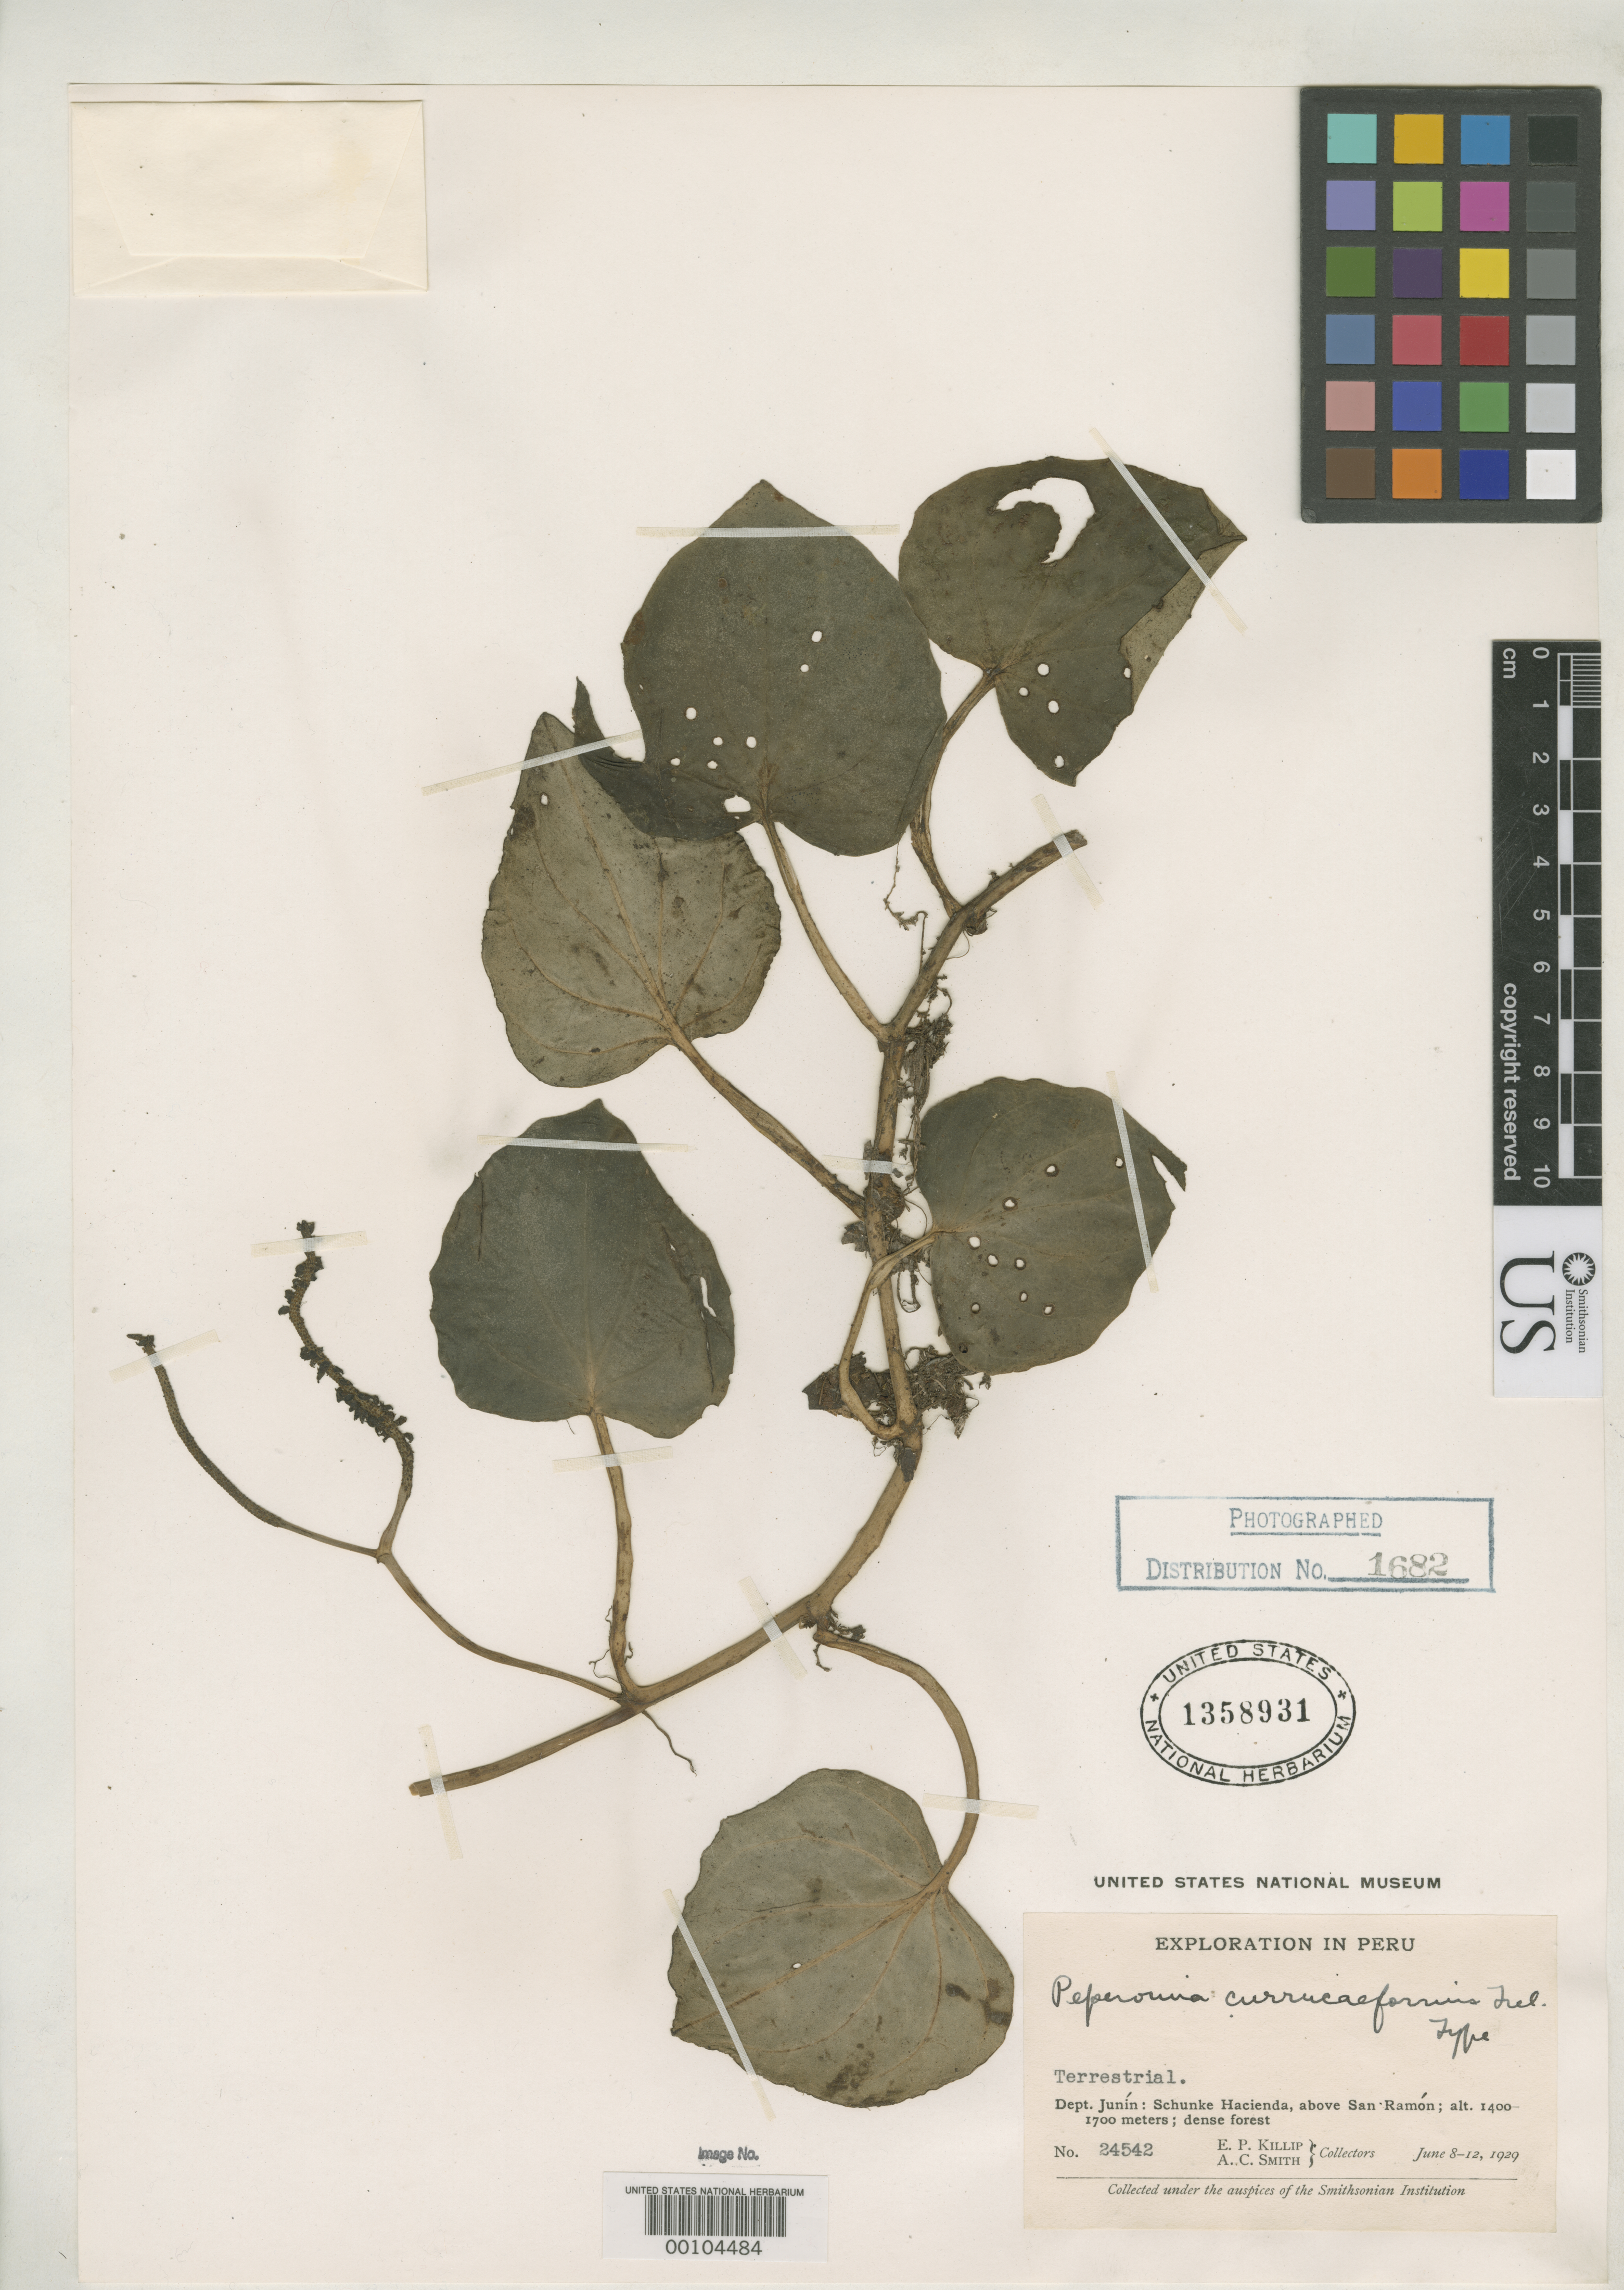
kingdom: Plantae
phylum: Tracheophyta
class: Magnoliopsida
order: Piperales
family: Piperaceae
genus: Peperomia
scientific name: Peperomia currucaeformis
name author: Trel. in J.F. Macbr.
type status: Holotype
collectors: E. P. Killip & A. C. Smith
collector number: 24542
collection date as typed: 08 Jun 1929 to 12 Jun 1929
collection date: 1929-06-08/1929-06-12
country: Peru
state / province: Junín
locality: Schunke Hacienda, above San Ramon.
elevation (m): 1400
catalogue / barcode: US 1358931